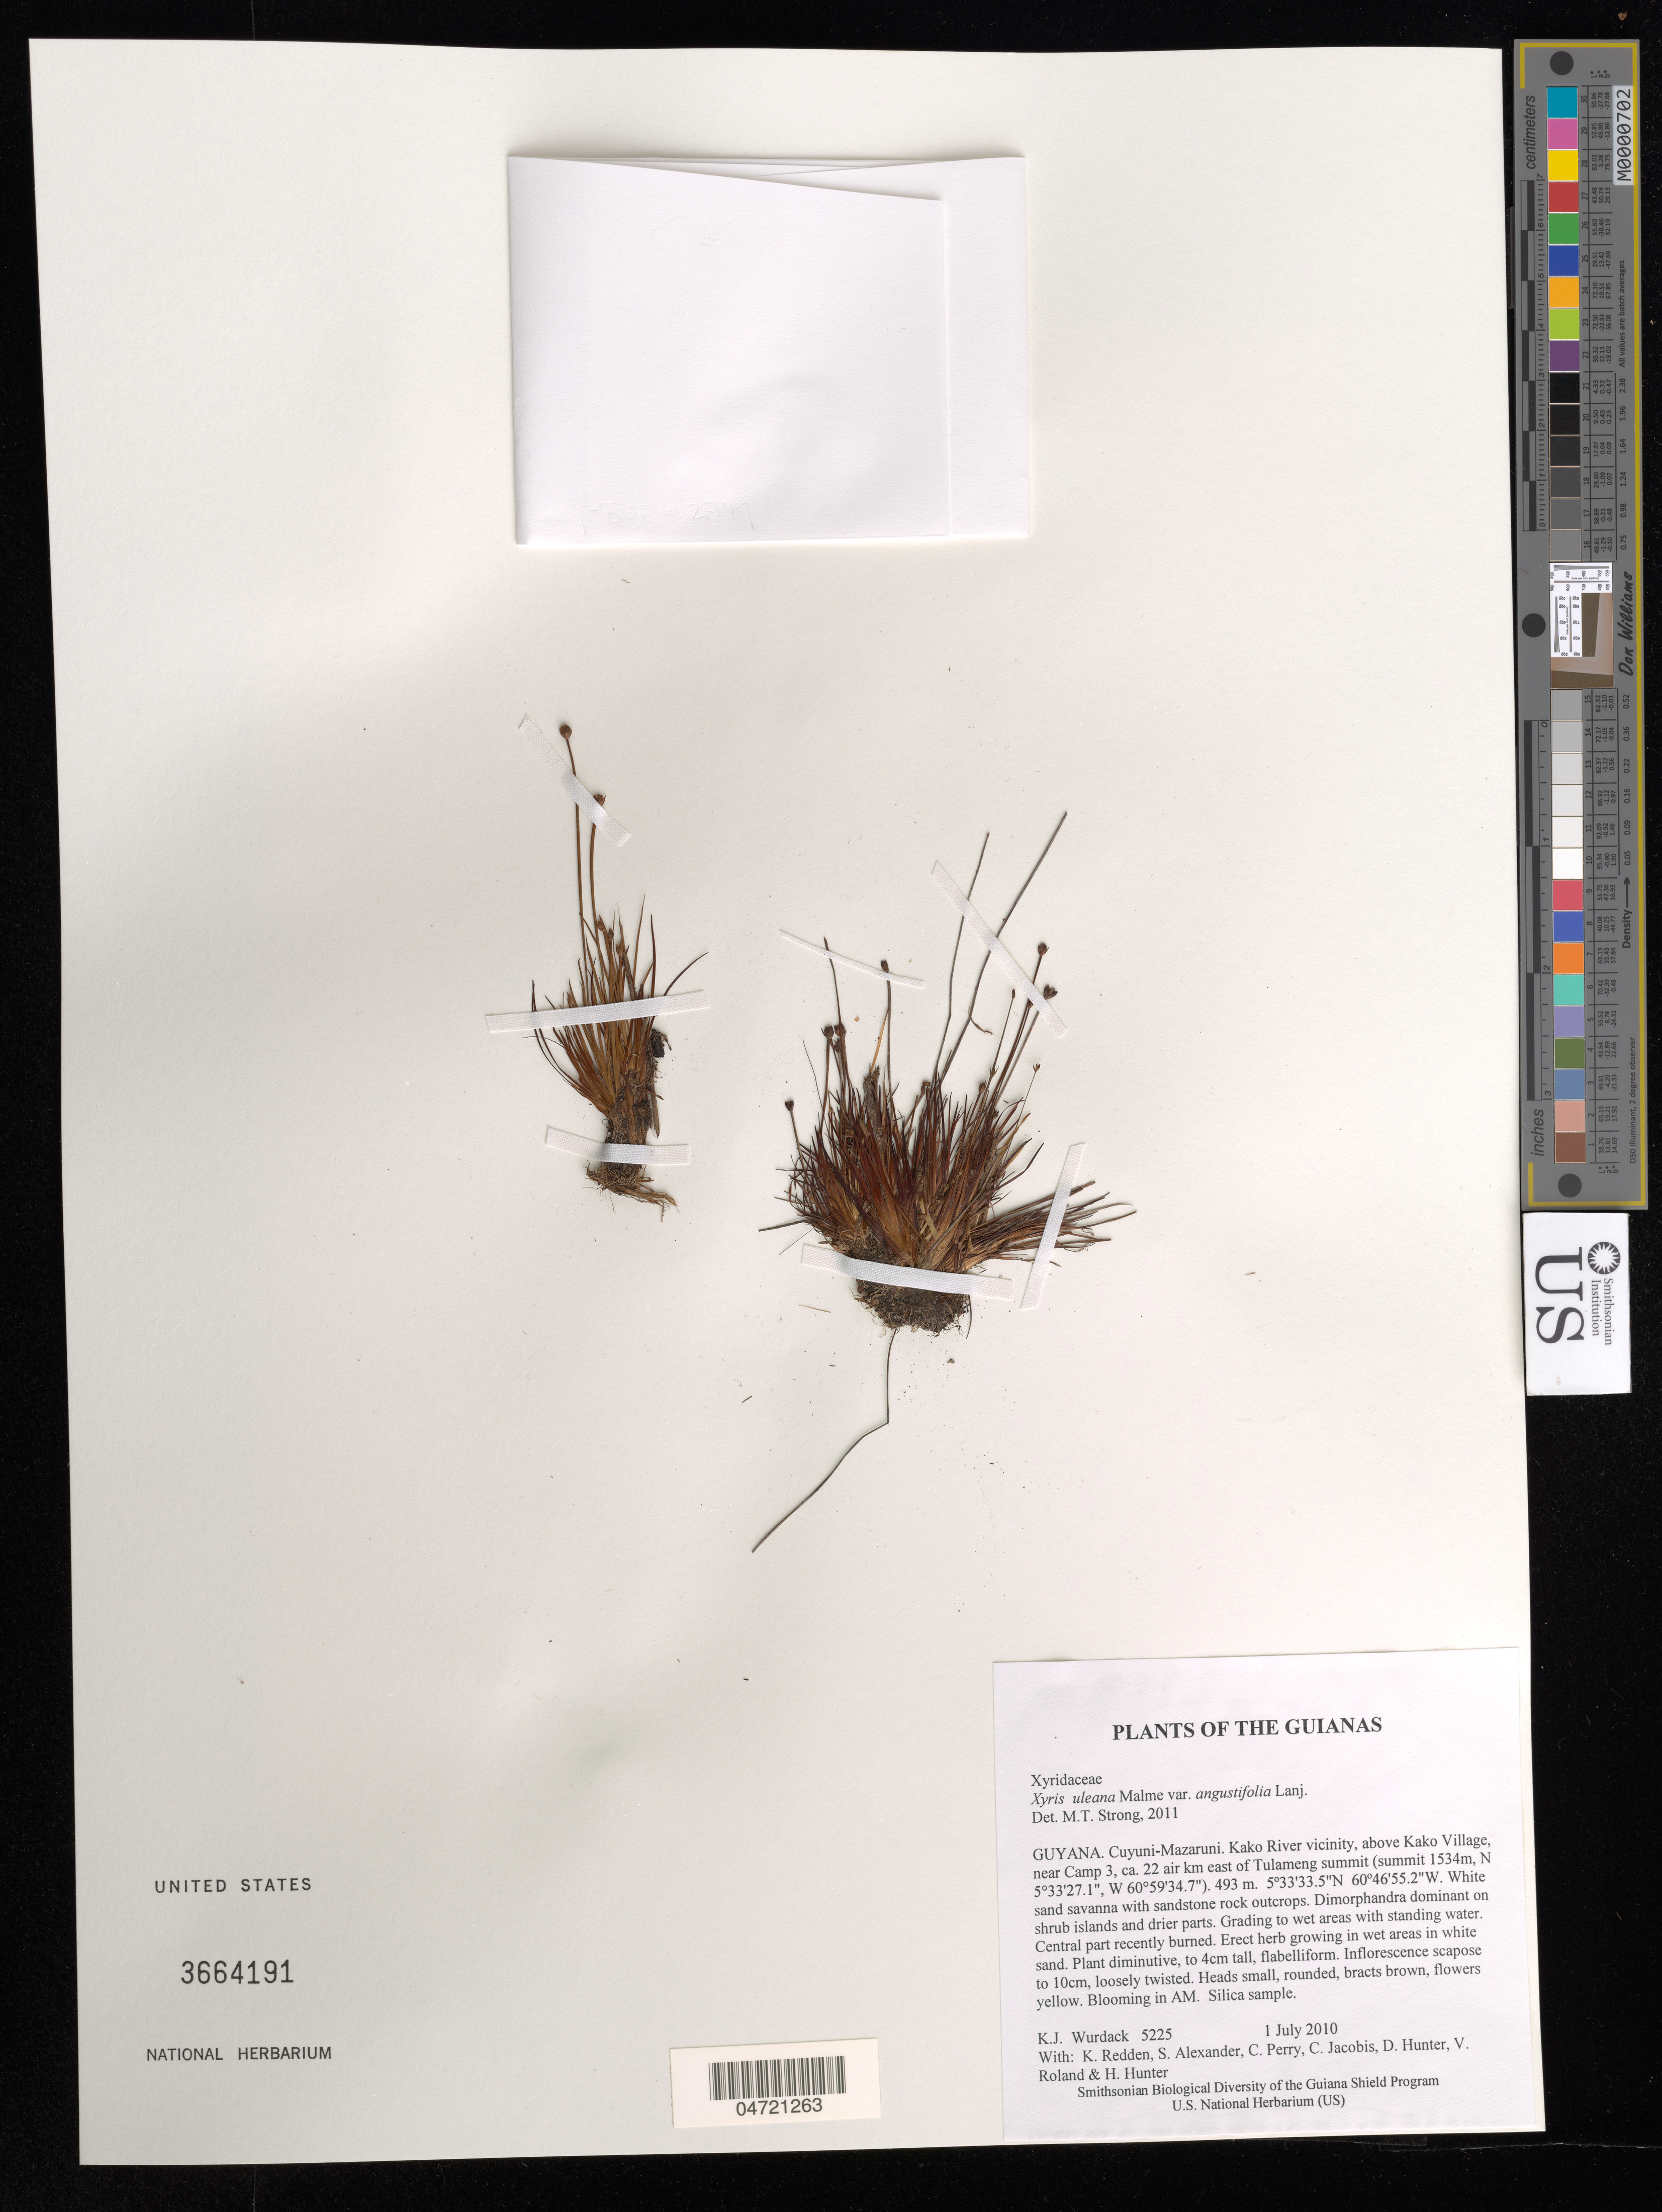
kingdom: Plantae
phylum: Tracheophyta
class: Liliopsida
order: Poales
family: Xyridaceae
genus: Xyris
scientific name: Xyris uleana var. angustifolia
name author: Lanj.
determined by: Strong, M. T., (US), Smithsonian Institution - National Museum of Natural History (UNITED STATES)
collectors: K. Wurdack, K. M. Redden, S. N. Alexander, C. Perry, C. Jacobis, D. Hunter, V. Roland & H. Hunter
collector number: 5225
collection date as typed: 1 July 2010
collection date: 2010-07-01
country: Guyana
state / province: Cuyuni-Mazaruni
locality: Kako River vicinity, above Kako Village, near Camp 3, ca. 22 air km east of Tulameng summit (summit 1534m, N 5°33'27.1", W 60°59'34.7")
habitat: White sand savanna with sandstone rock outcrops. Dimorphandra dominant on shrub islands and drier parts. Grading to wet areas with standing water. Central part recently burned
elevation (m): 493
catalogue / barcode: US 3664191